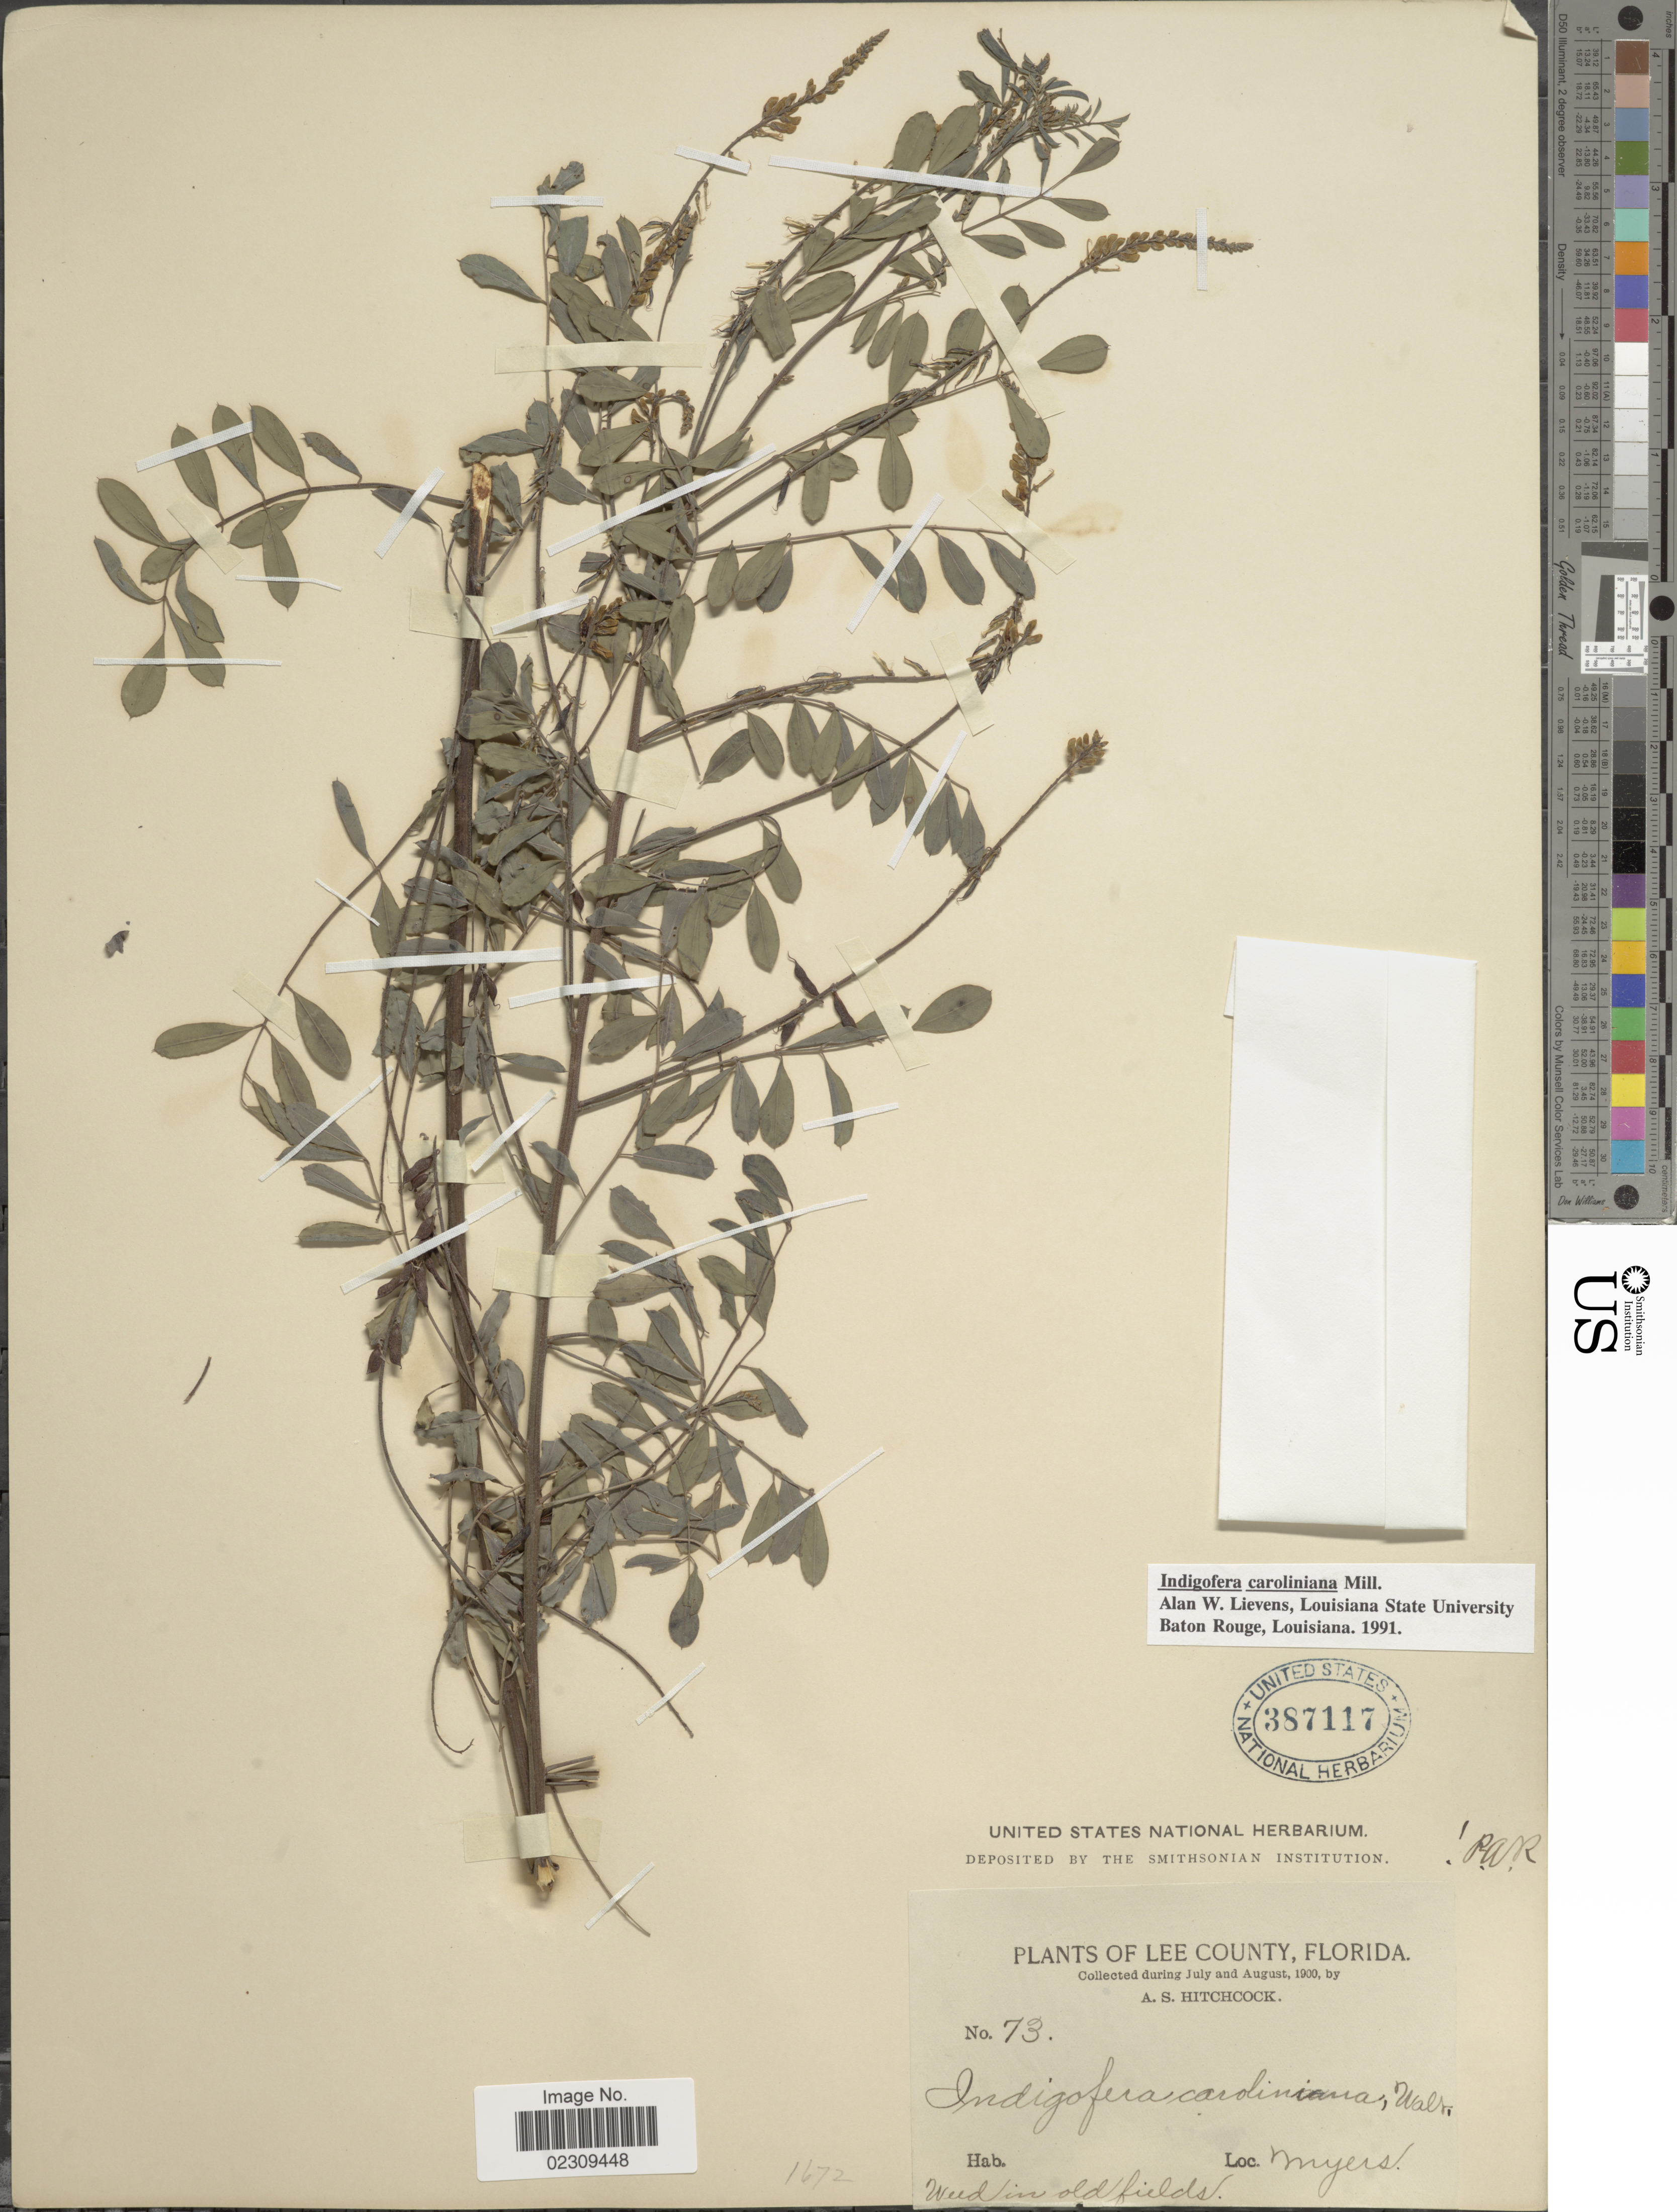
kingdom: Plantae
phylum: Tracheophyta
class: Magnoliopsida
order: Fabales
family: Fabaceae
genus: Indigofera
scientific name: Indigofera caroliniana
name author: Mill.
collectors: A. S. Hitchcock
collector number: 73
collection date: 1900-07/1900-08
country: United States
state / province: Florida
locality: Lee County, Myers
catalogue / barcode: US 387117